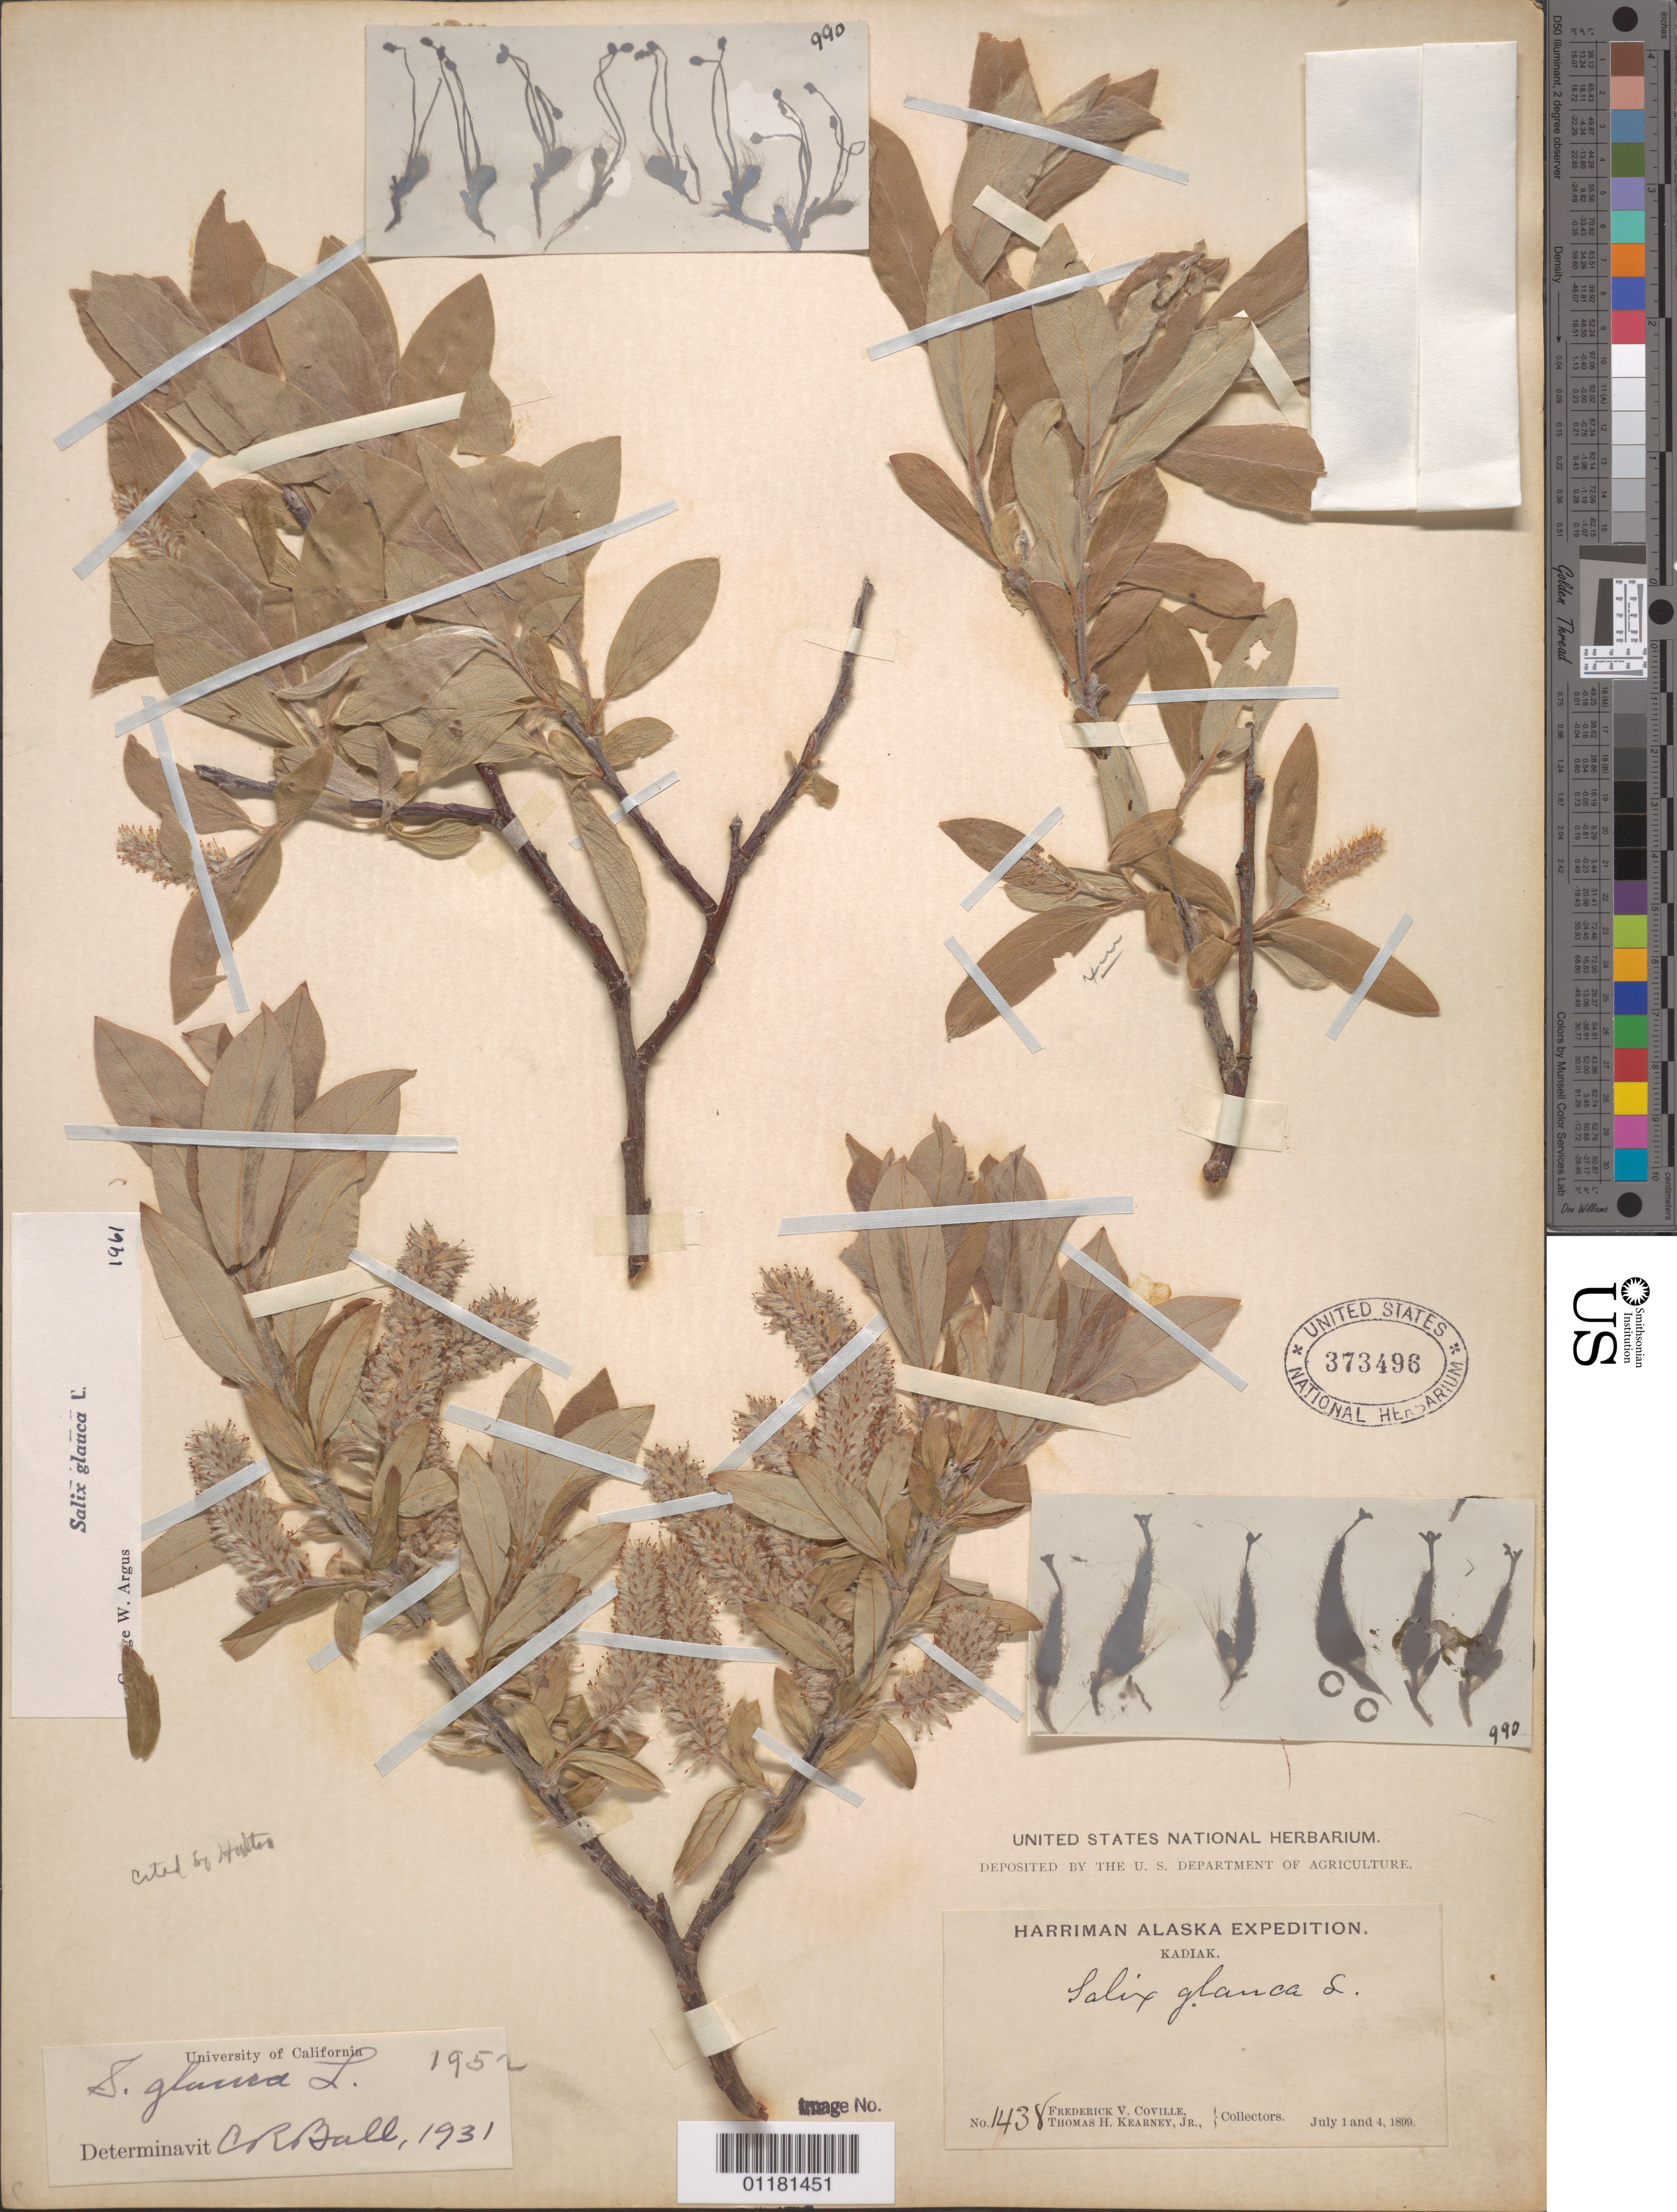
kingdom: Plantae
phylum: Tracheophyta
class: Magnoliopsida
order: Malpighiales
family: Salicaceae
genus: Salix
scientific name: Salix glauca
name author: L.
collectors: F. V. Coville & T. H. Kearney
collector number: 1438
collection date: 1899-07-01/1899-07-04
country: United States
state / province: Alaska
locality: Kadiak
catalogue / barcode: US 373496